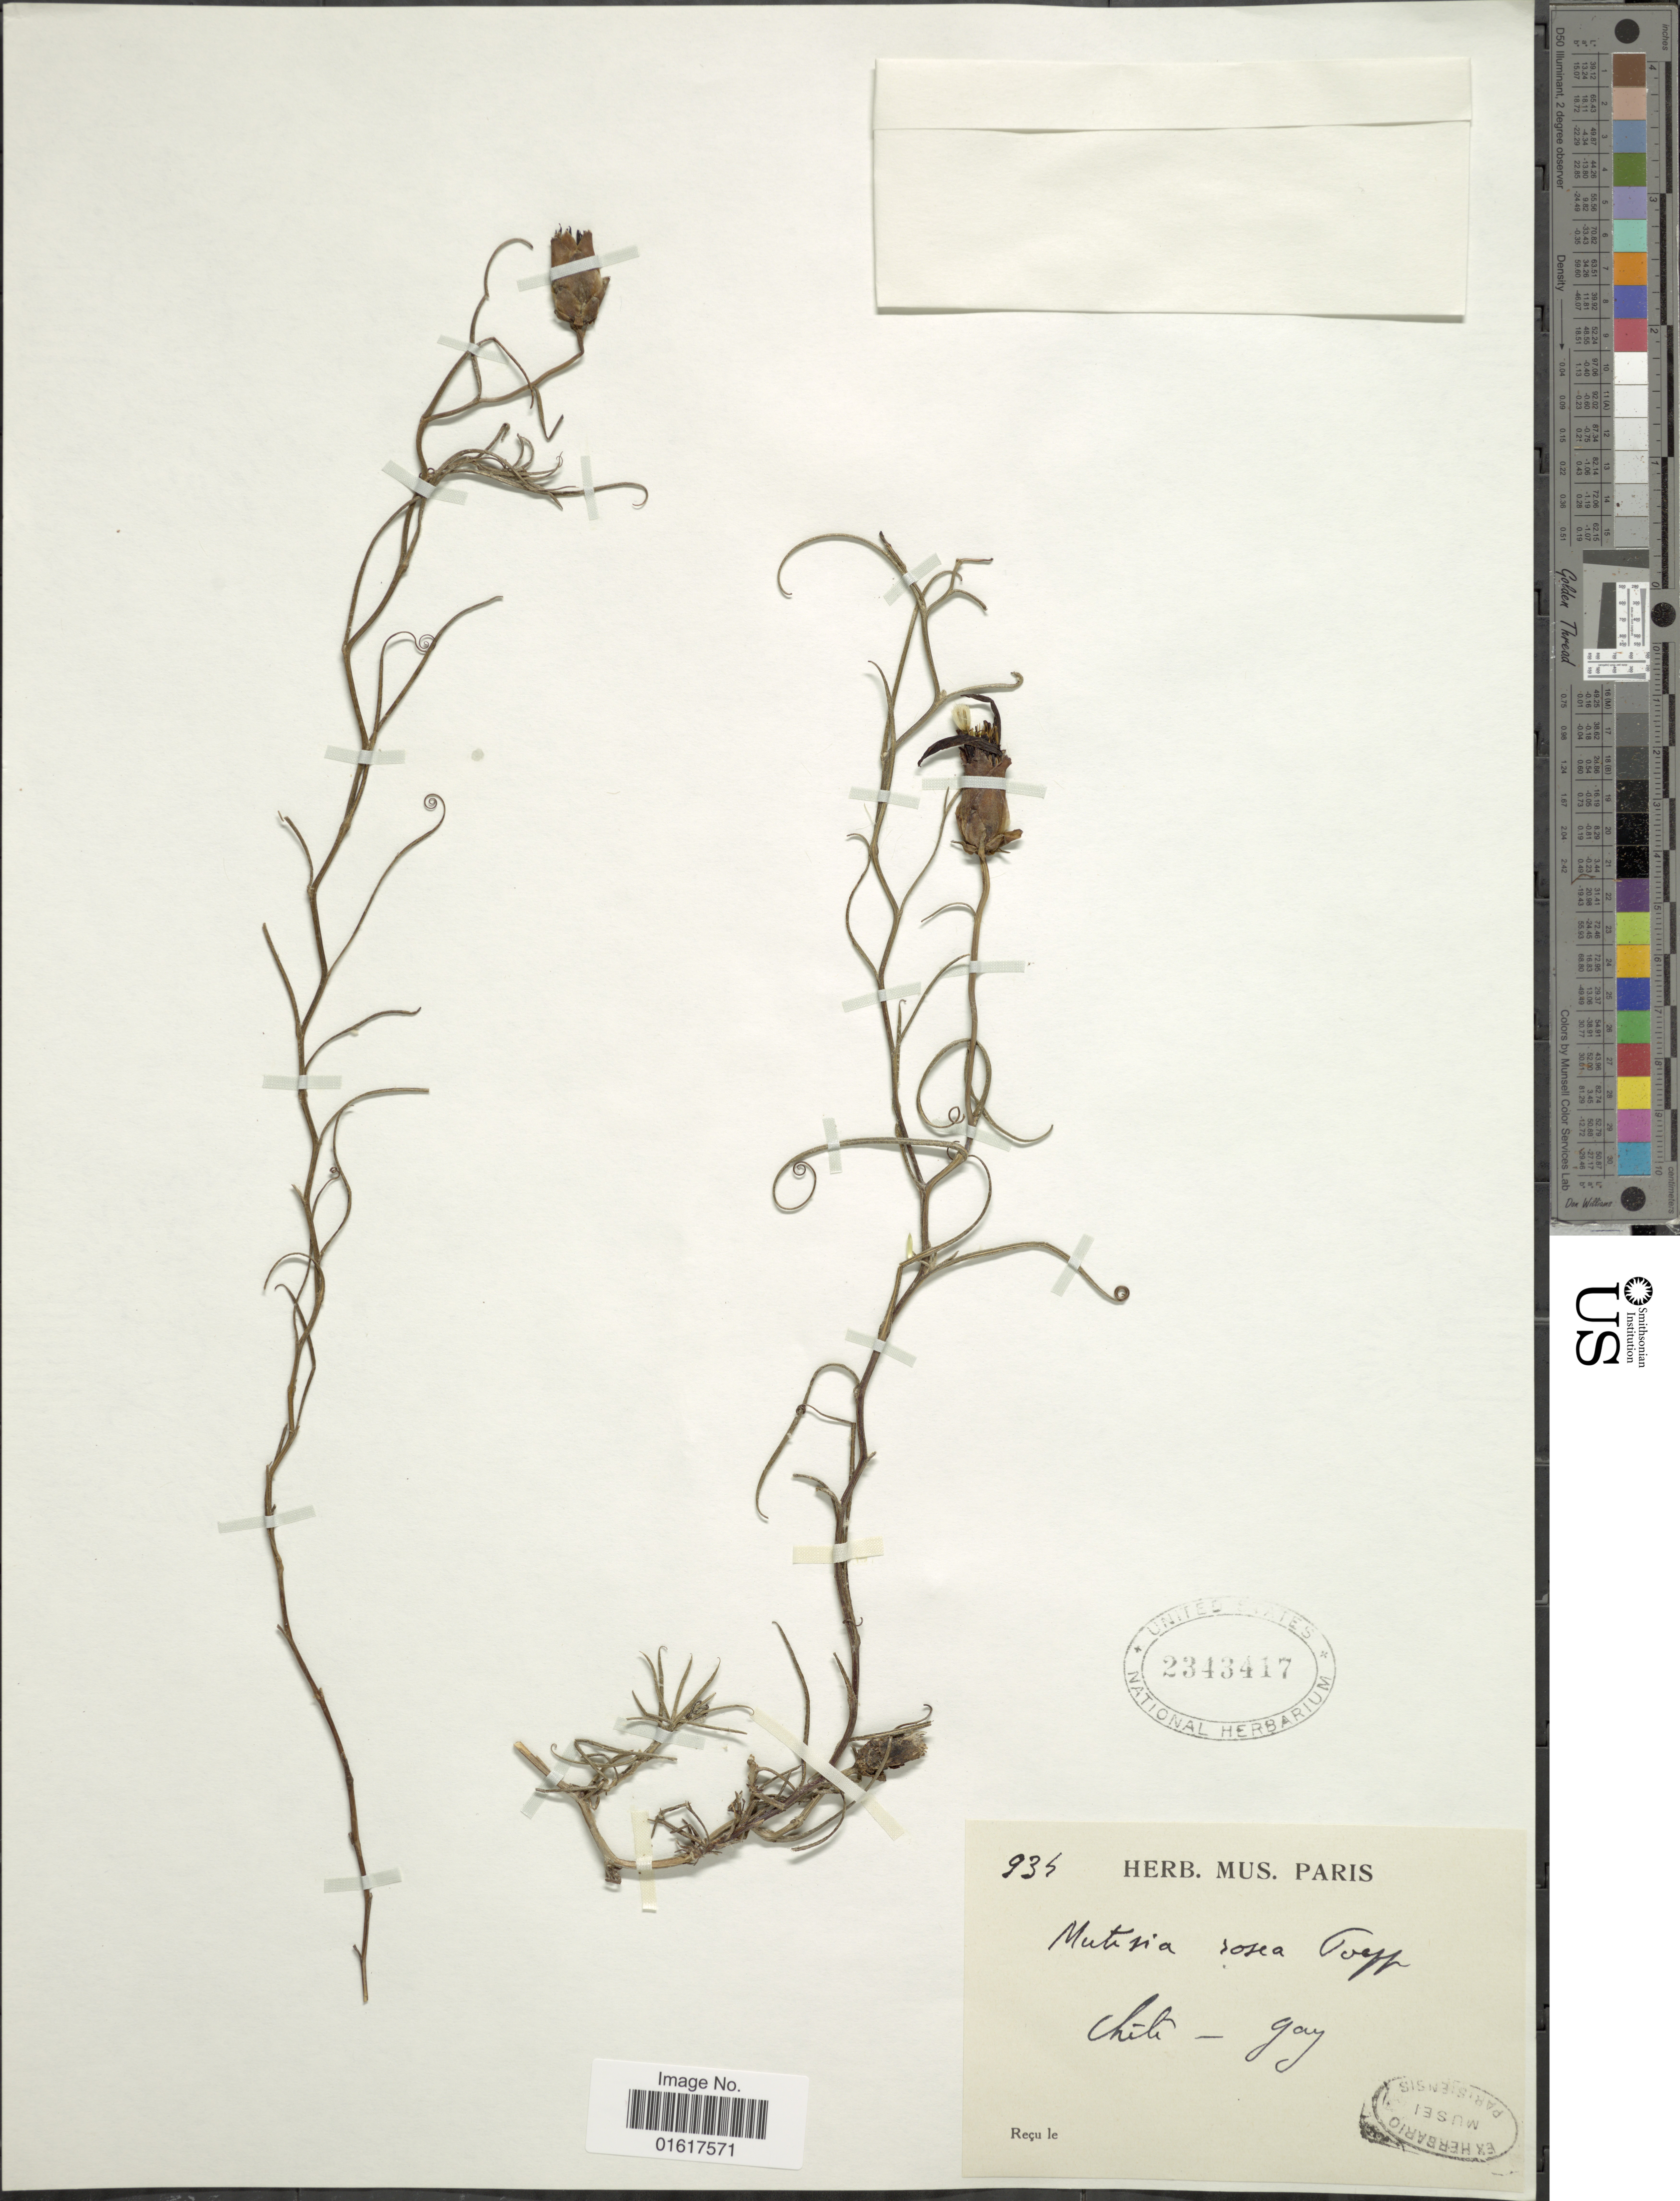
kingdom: Plantae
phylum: Tracheophyta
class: Magnoliopsida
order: Asterales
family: Asteraceae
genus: Mutisia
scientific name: Mutisia rosea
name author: Poepp. ex Less.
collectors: ex herb. Mus. Paris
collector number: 934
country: Chile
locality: Goy [interpreted]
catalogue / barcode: US 2343417